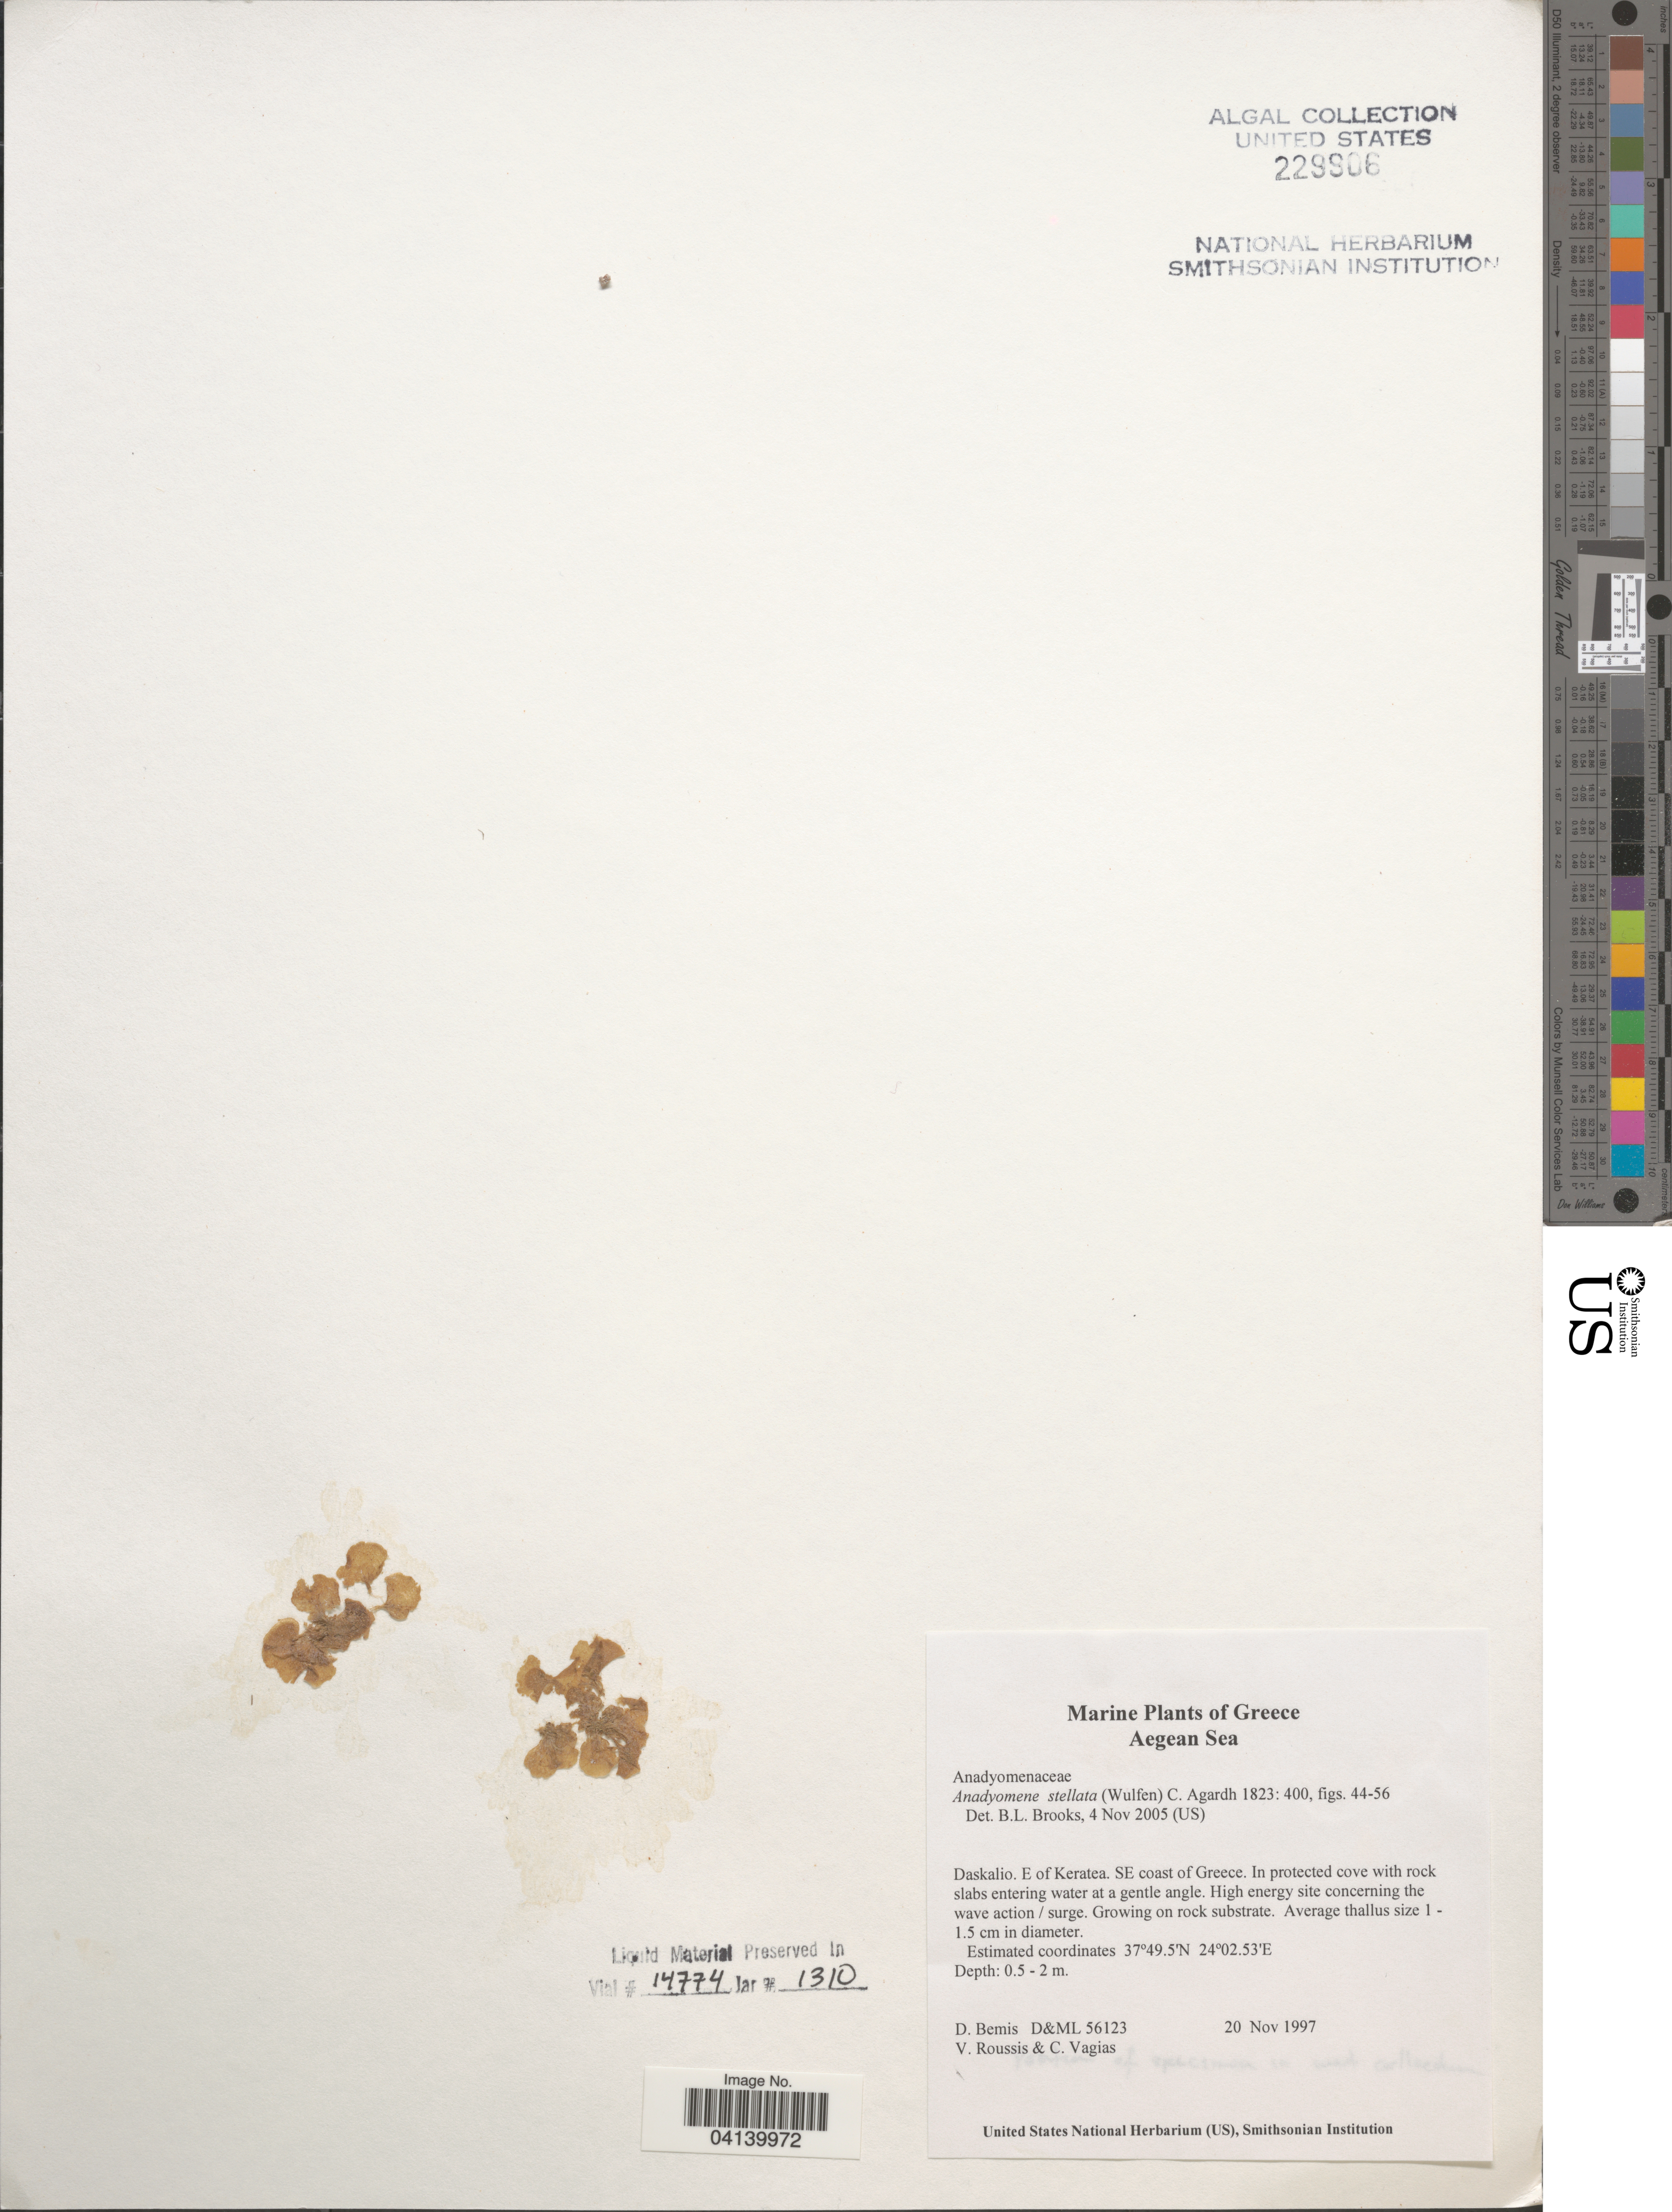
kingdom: Plantae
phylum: Chlorophyta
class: Ulvophyceae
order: Cladophorales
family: Anadyomenaceae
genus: Anadyomene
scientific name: Anadyomene stellata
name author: (Wulfen) C. Agardh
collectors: D. Bemis, V. Roussis & C. Vagias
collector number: D&ML56123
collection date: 1997-11-20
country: Greece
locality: Aegean Sea. Daskalio. E of Keratea. SE coast of Greece.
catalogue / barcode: US 229906